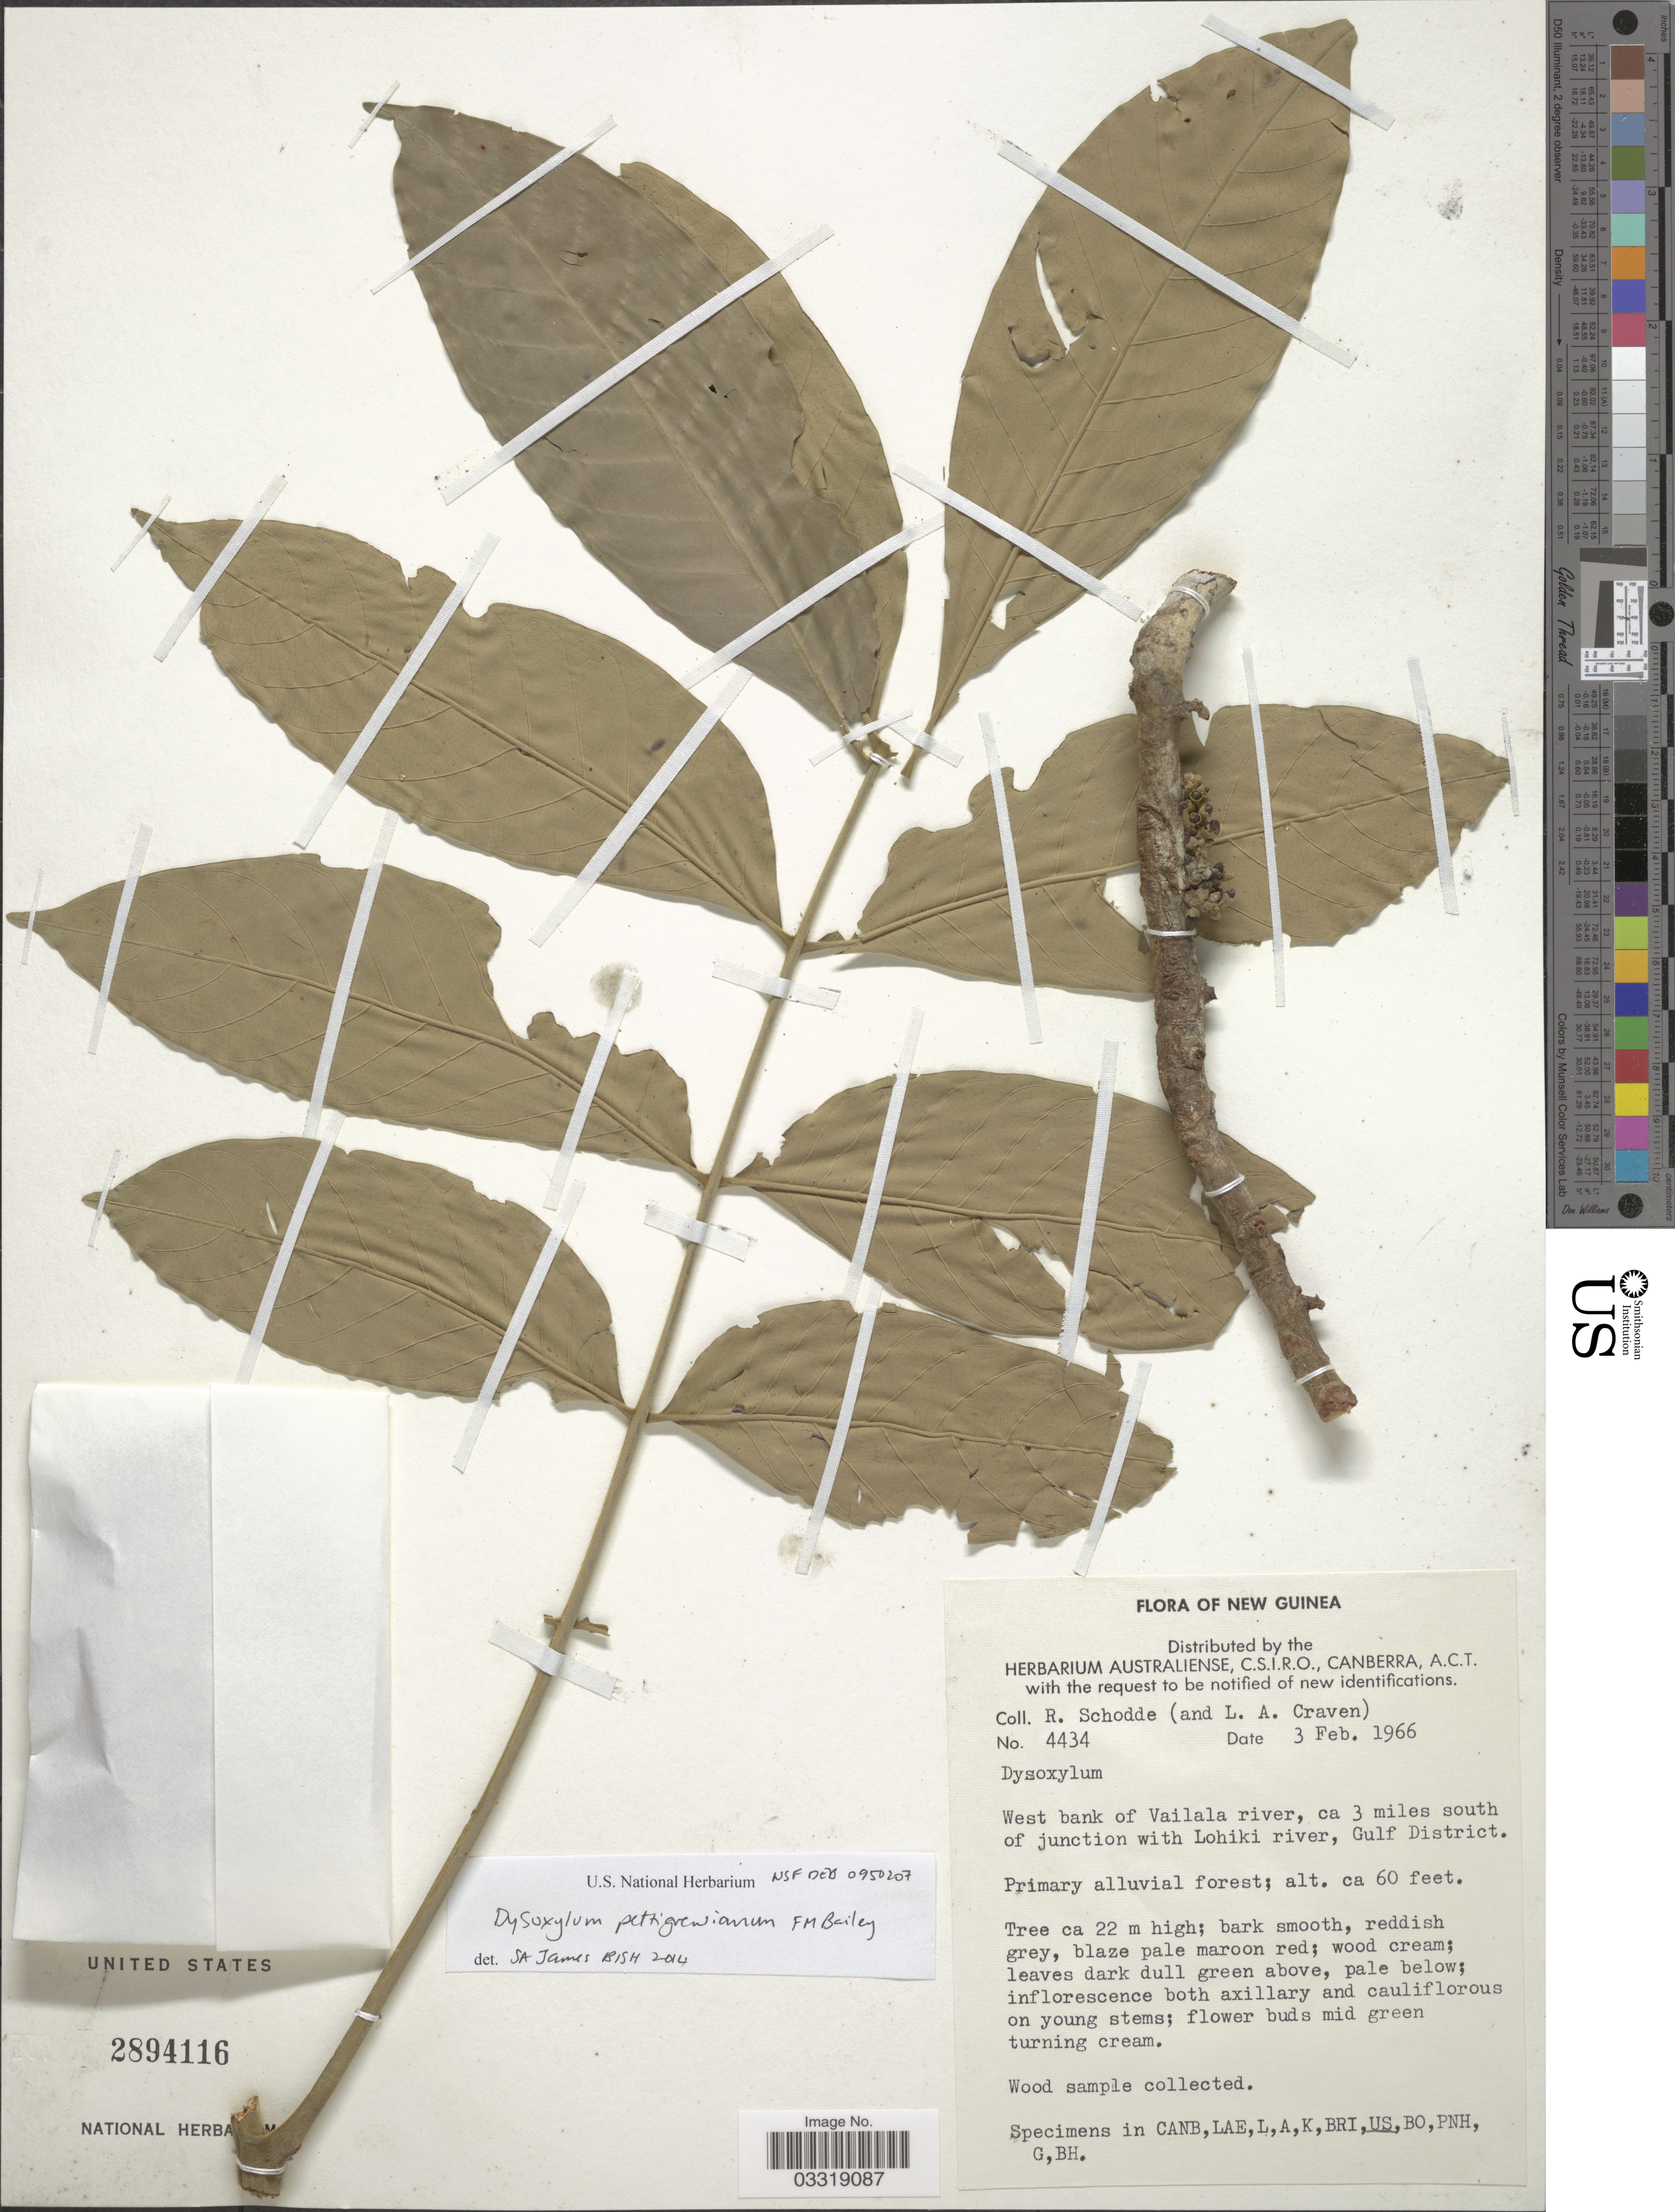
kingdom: Plantae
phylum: Tracheophyta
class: Magnoliopsida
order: Sapindales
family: Meliaceae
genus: Didymocheton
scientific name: Didymocheton pettigrewianus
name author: (F.M. Bailey) Hauenschild & Holzmeyer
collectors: R. Schodde & L. A. Craven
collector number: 4434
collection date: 1966-02-03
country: Papua New Guinea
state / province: Gulf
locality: New Guinea. West bank of Vailala river, ca 3 miles south of junction with Lohiki river, Gulf District.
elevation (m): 18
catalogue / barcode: US 2894116